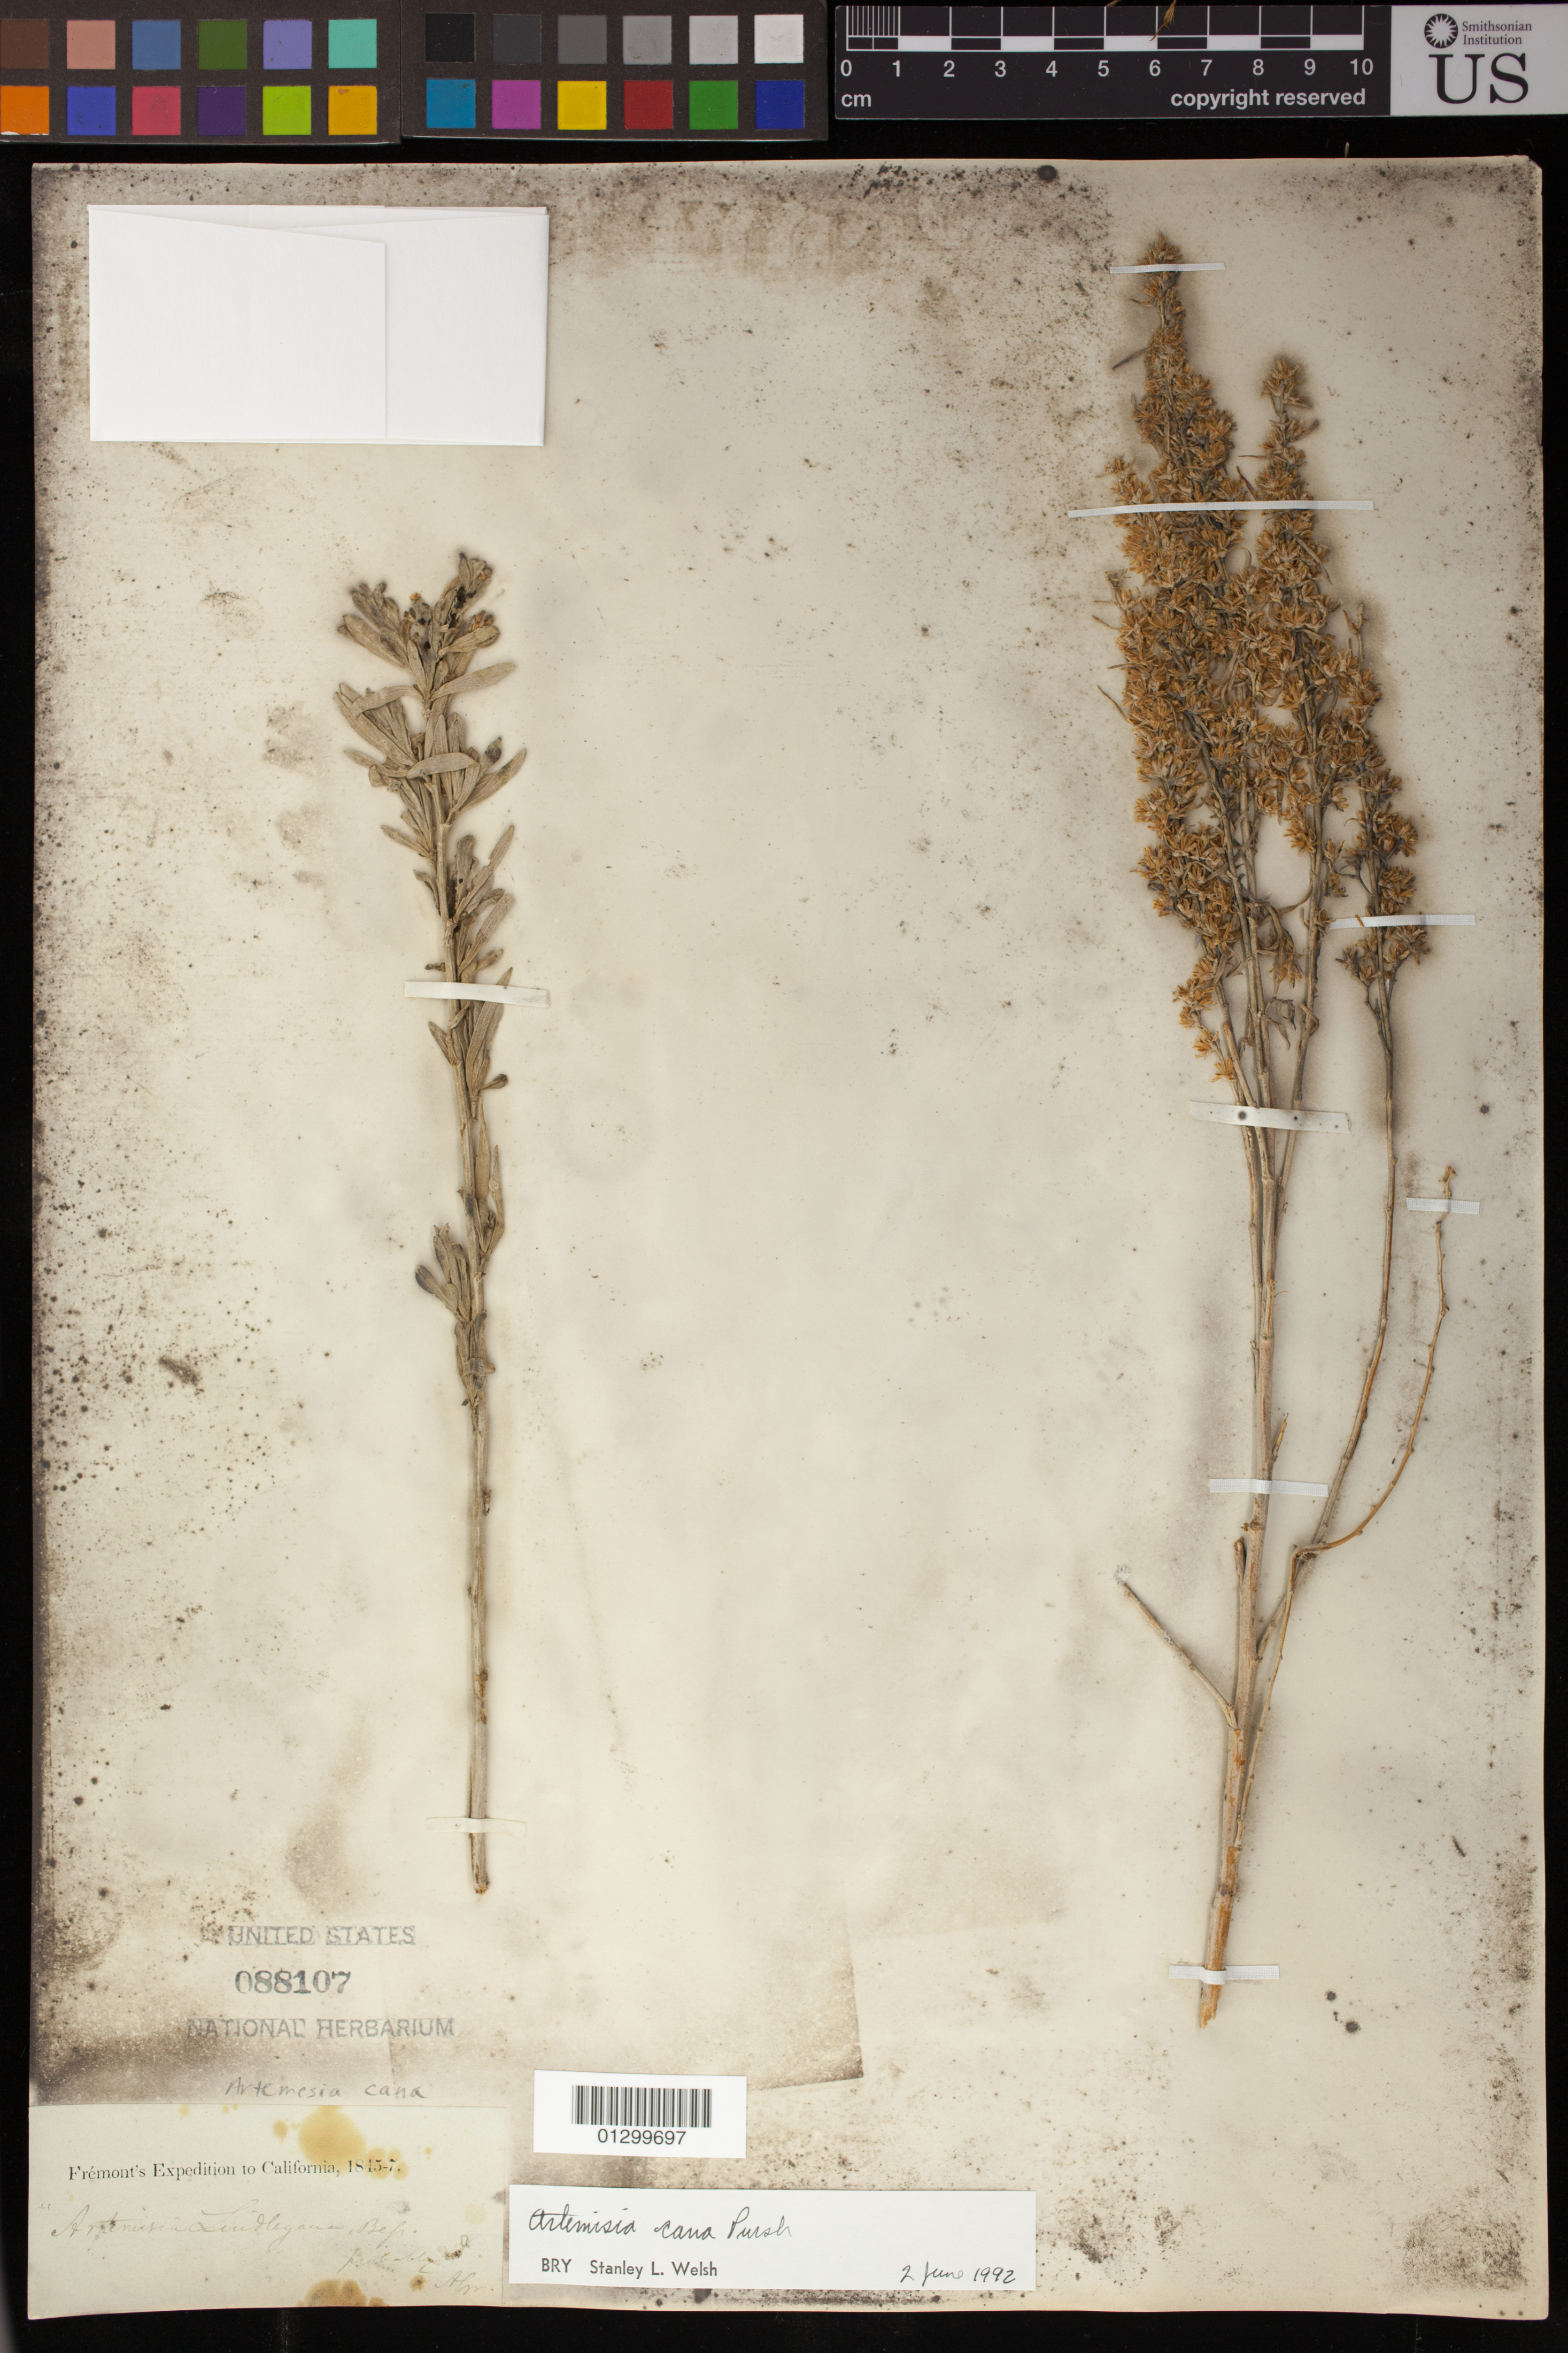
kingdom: Plantae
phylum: Tracheophyta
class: Magnoliopsida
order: Asterales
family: Asteraceae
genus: Artemisia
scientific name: Artemisia cana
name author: Pursh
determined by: Welsh, Stanley L., (BRY), Brigham Young University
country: United States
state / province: California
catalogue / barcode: US 88107